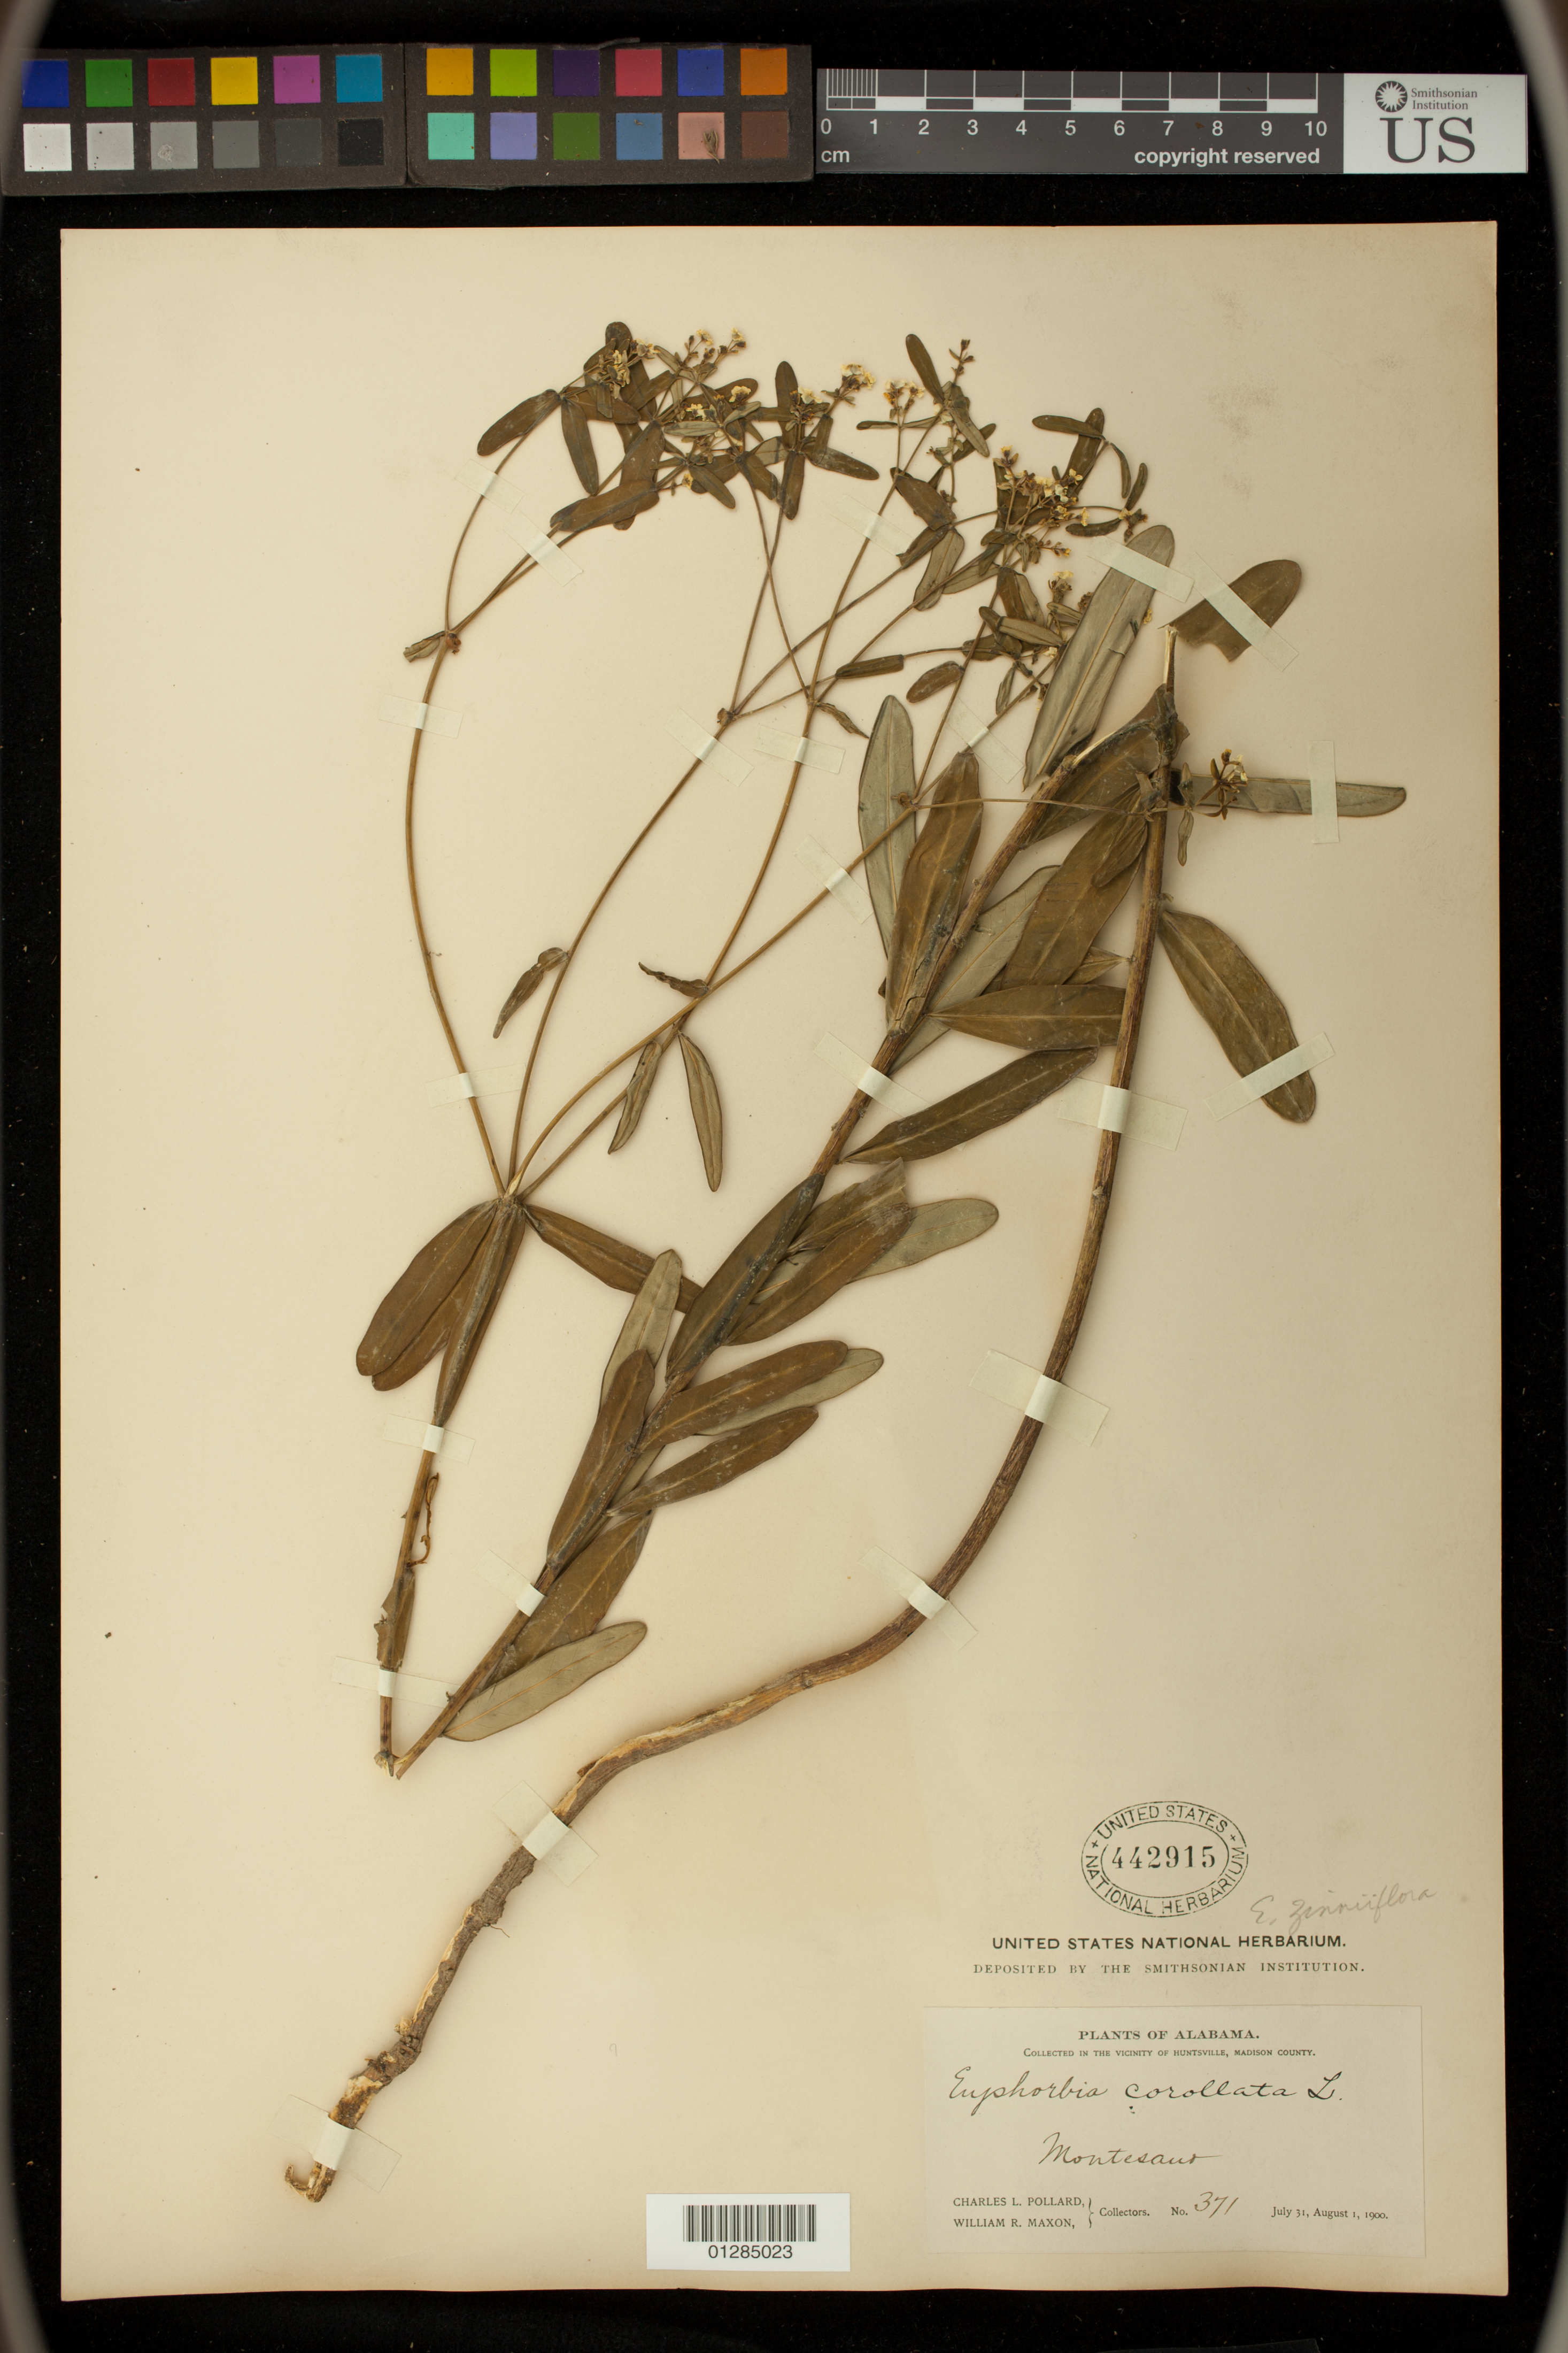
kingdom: Plantae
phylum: Tracheophyta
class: Magnoliopsida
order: Malpighiales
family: Euphorbiaceae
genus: Euphorbia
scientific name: Euphorbia pubentissima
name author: Michx.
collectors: C. L. Pollard & W. R. Maxon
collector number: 371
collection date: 1900-07-31,1900-08-01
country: United States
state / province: Alabama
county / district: Madison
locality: Vicinity of Huntsville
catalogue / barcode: US 442915